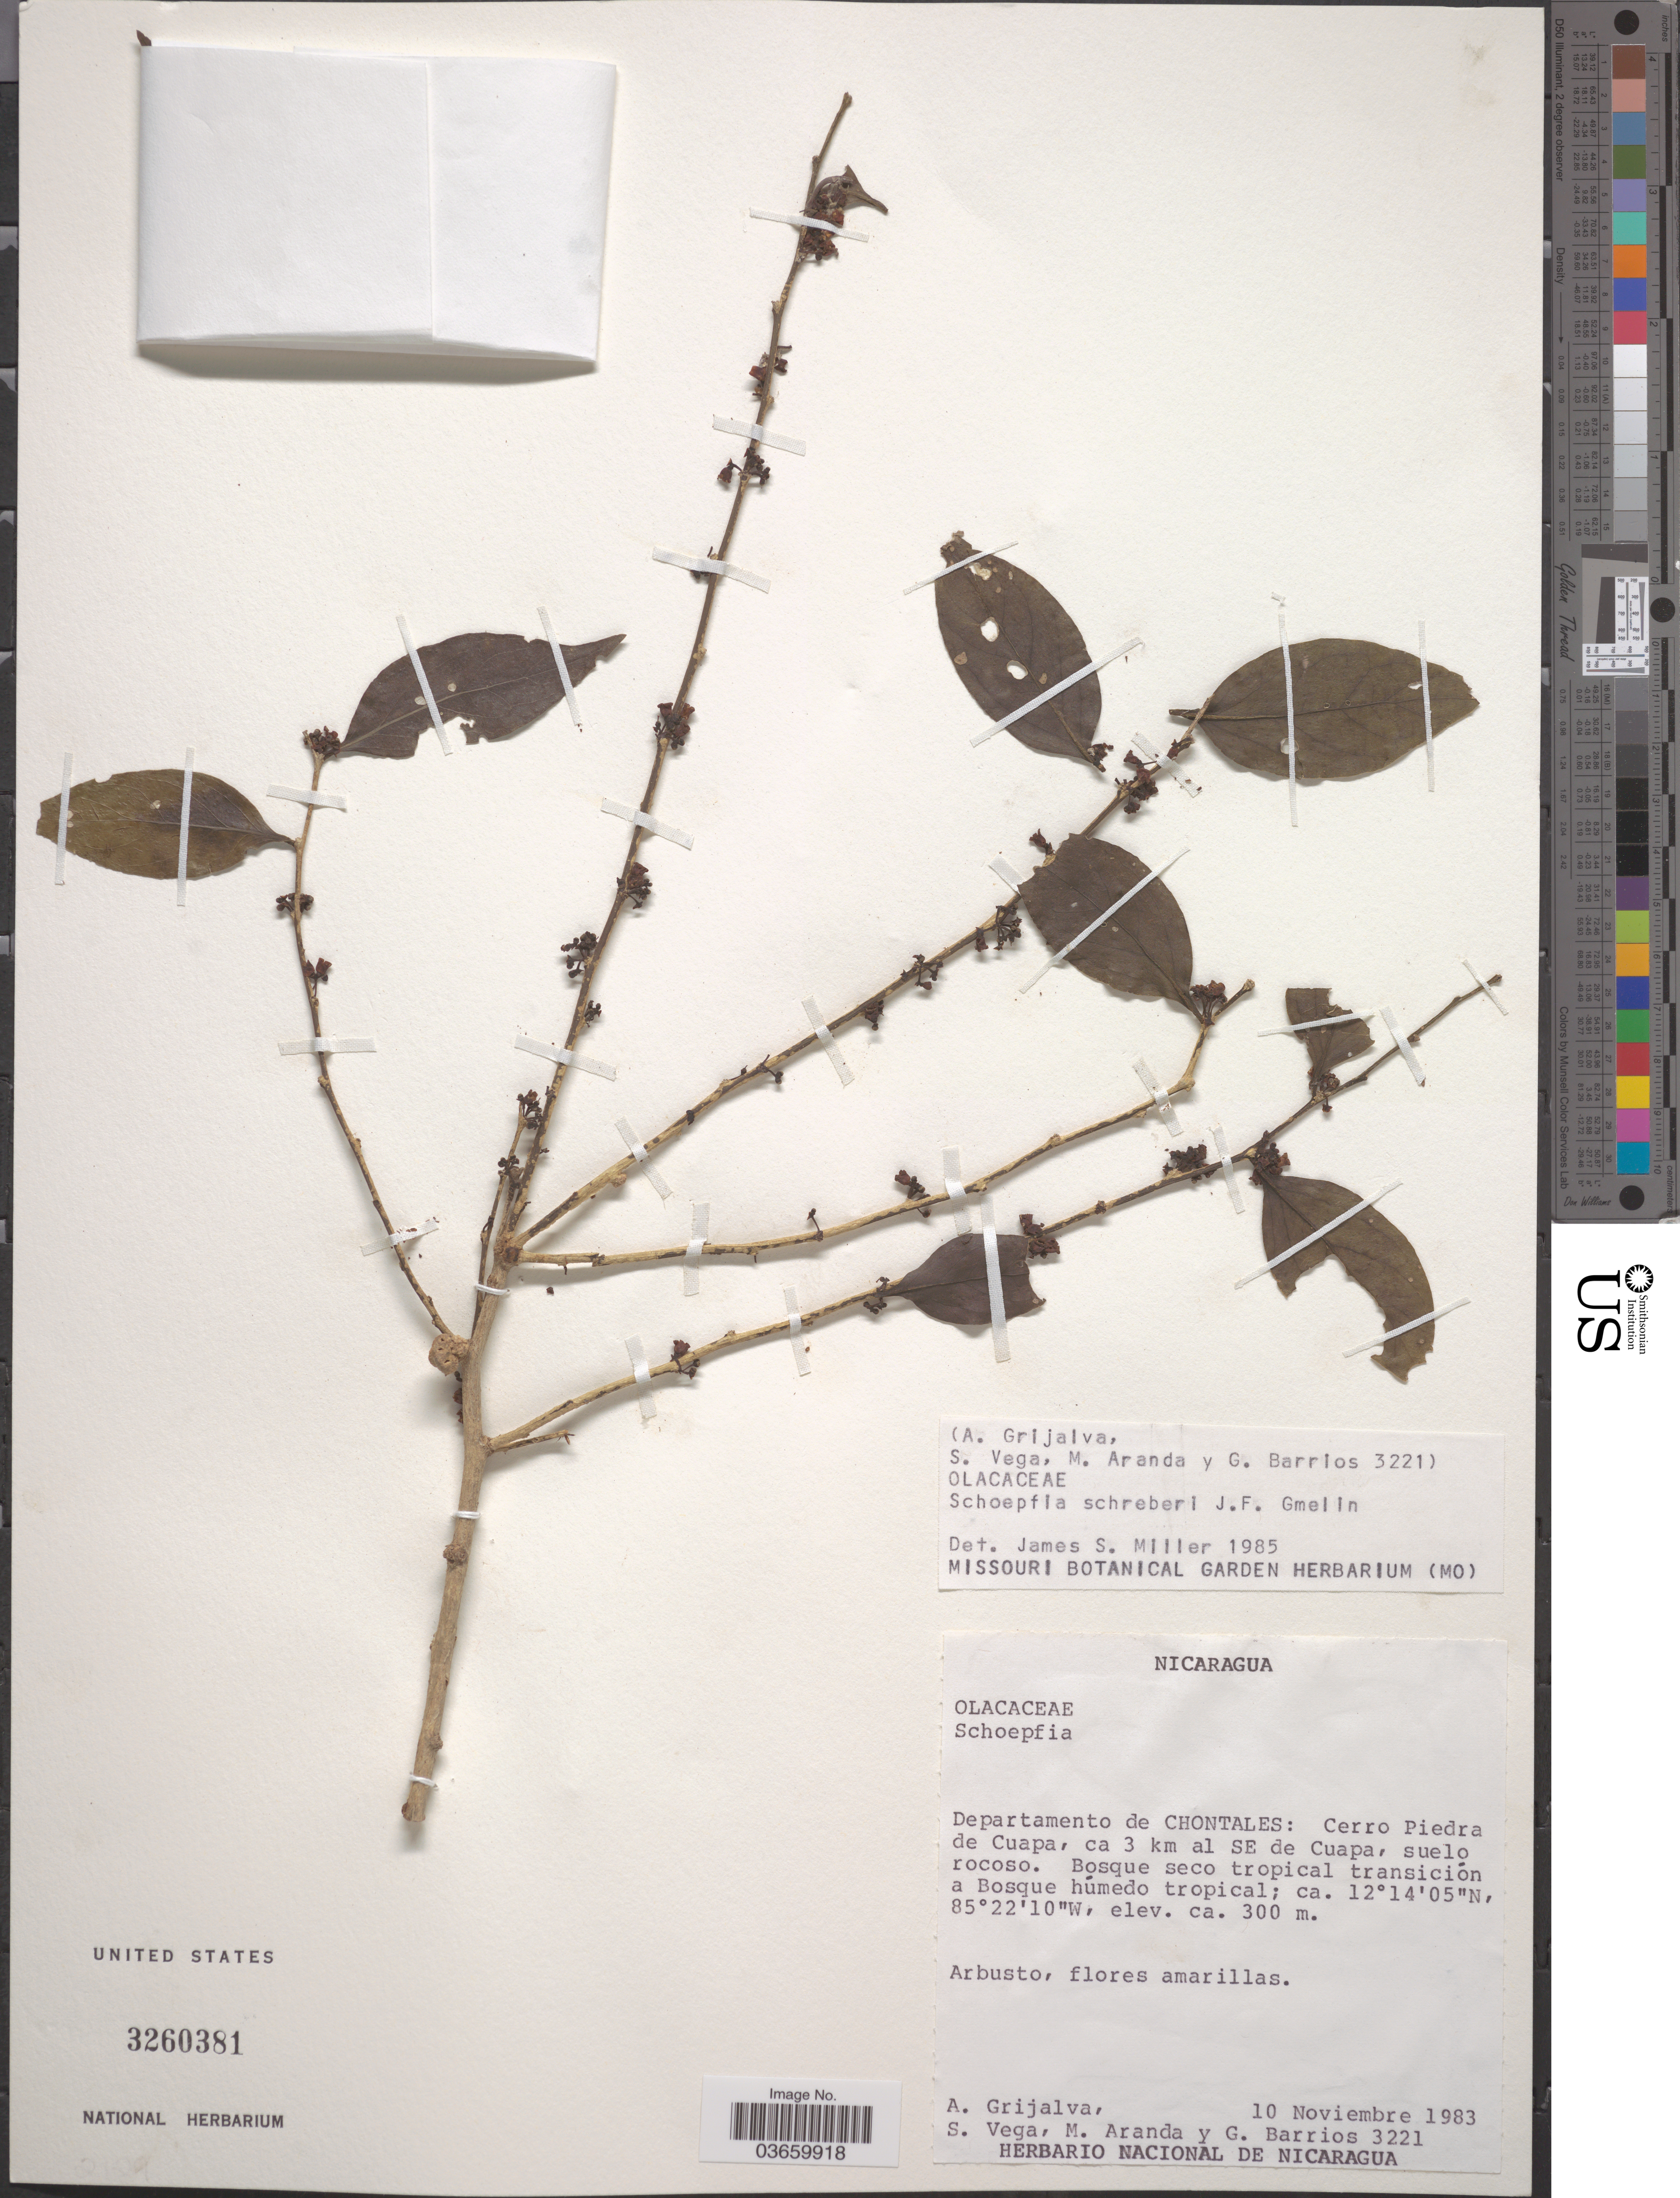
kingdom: Plantae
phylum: Tracheophyta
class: Magnoliopsida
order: Santalales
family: Schoepfiaceae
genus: Schoepfia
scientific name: Schoepfia schreberi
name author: J.F. Gmel.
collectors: A. Grijalva, S. Vega, M. Aranda & G. Barrios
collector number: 3221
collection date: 1983-11-10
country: Nicaragua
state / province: Chontales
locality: Departamento de Chontales: Cerro Piedra de Cuapa, ca 3 km al SE de Cuapa, suelo rocoso. Bosque seco tropical transición a Bosque húmedo tropical.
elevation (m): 300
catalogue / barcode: US 3260381